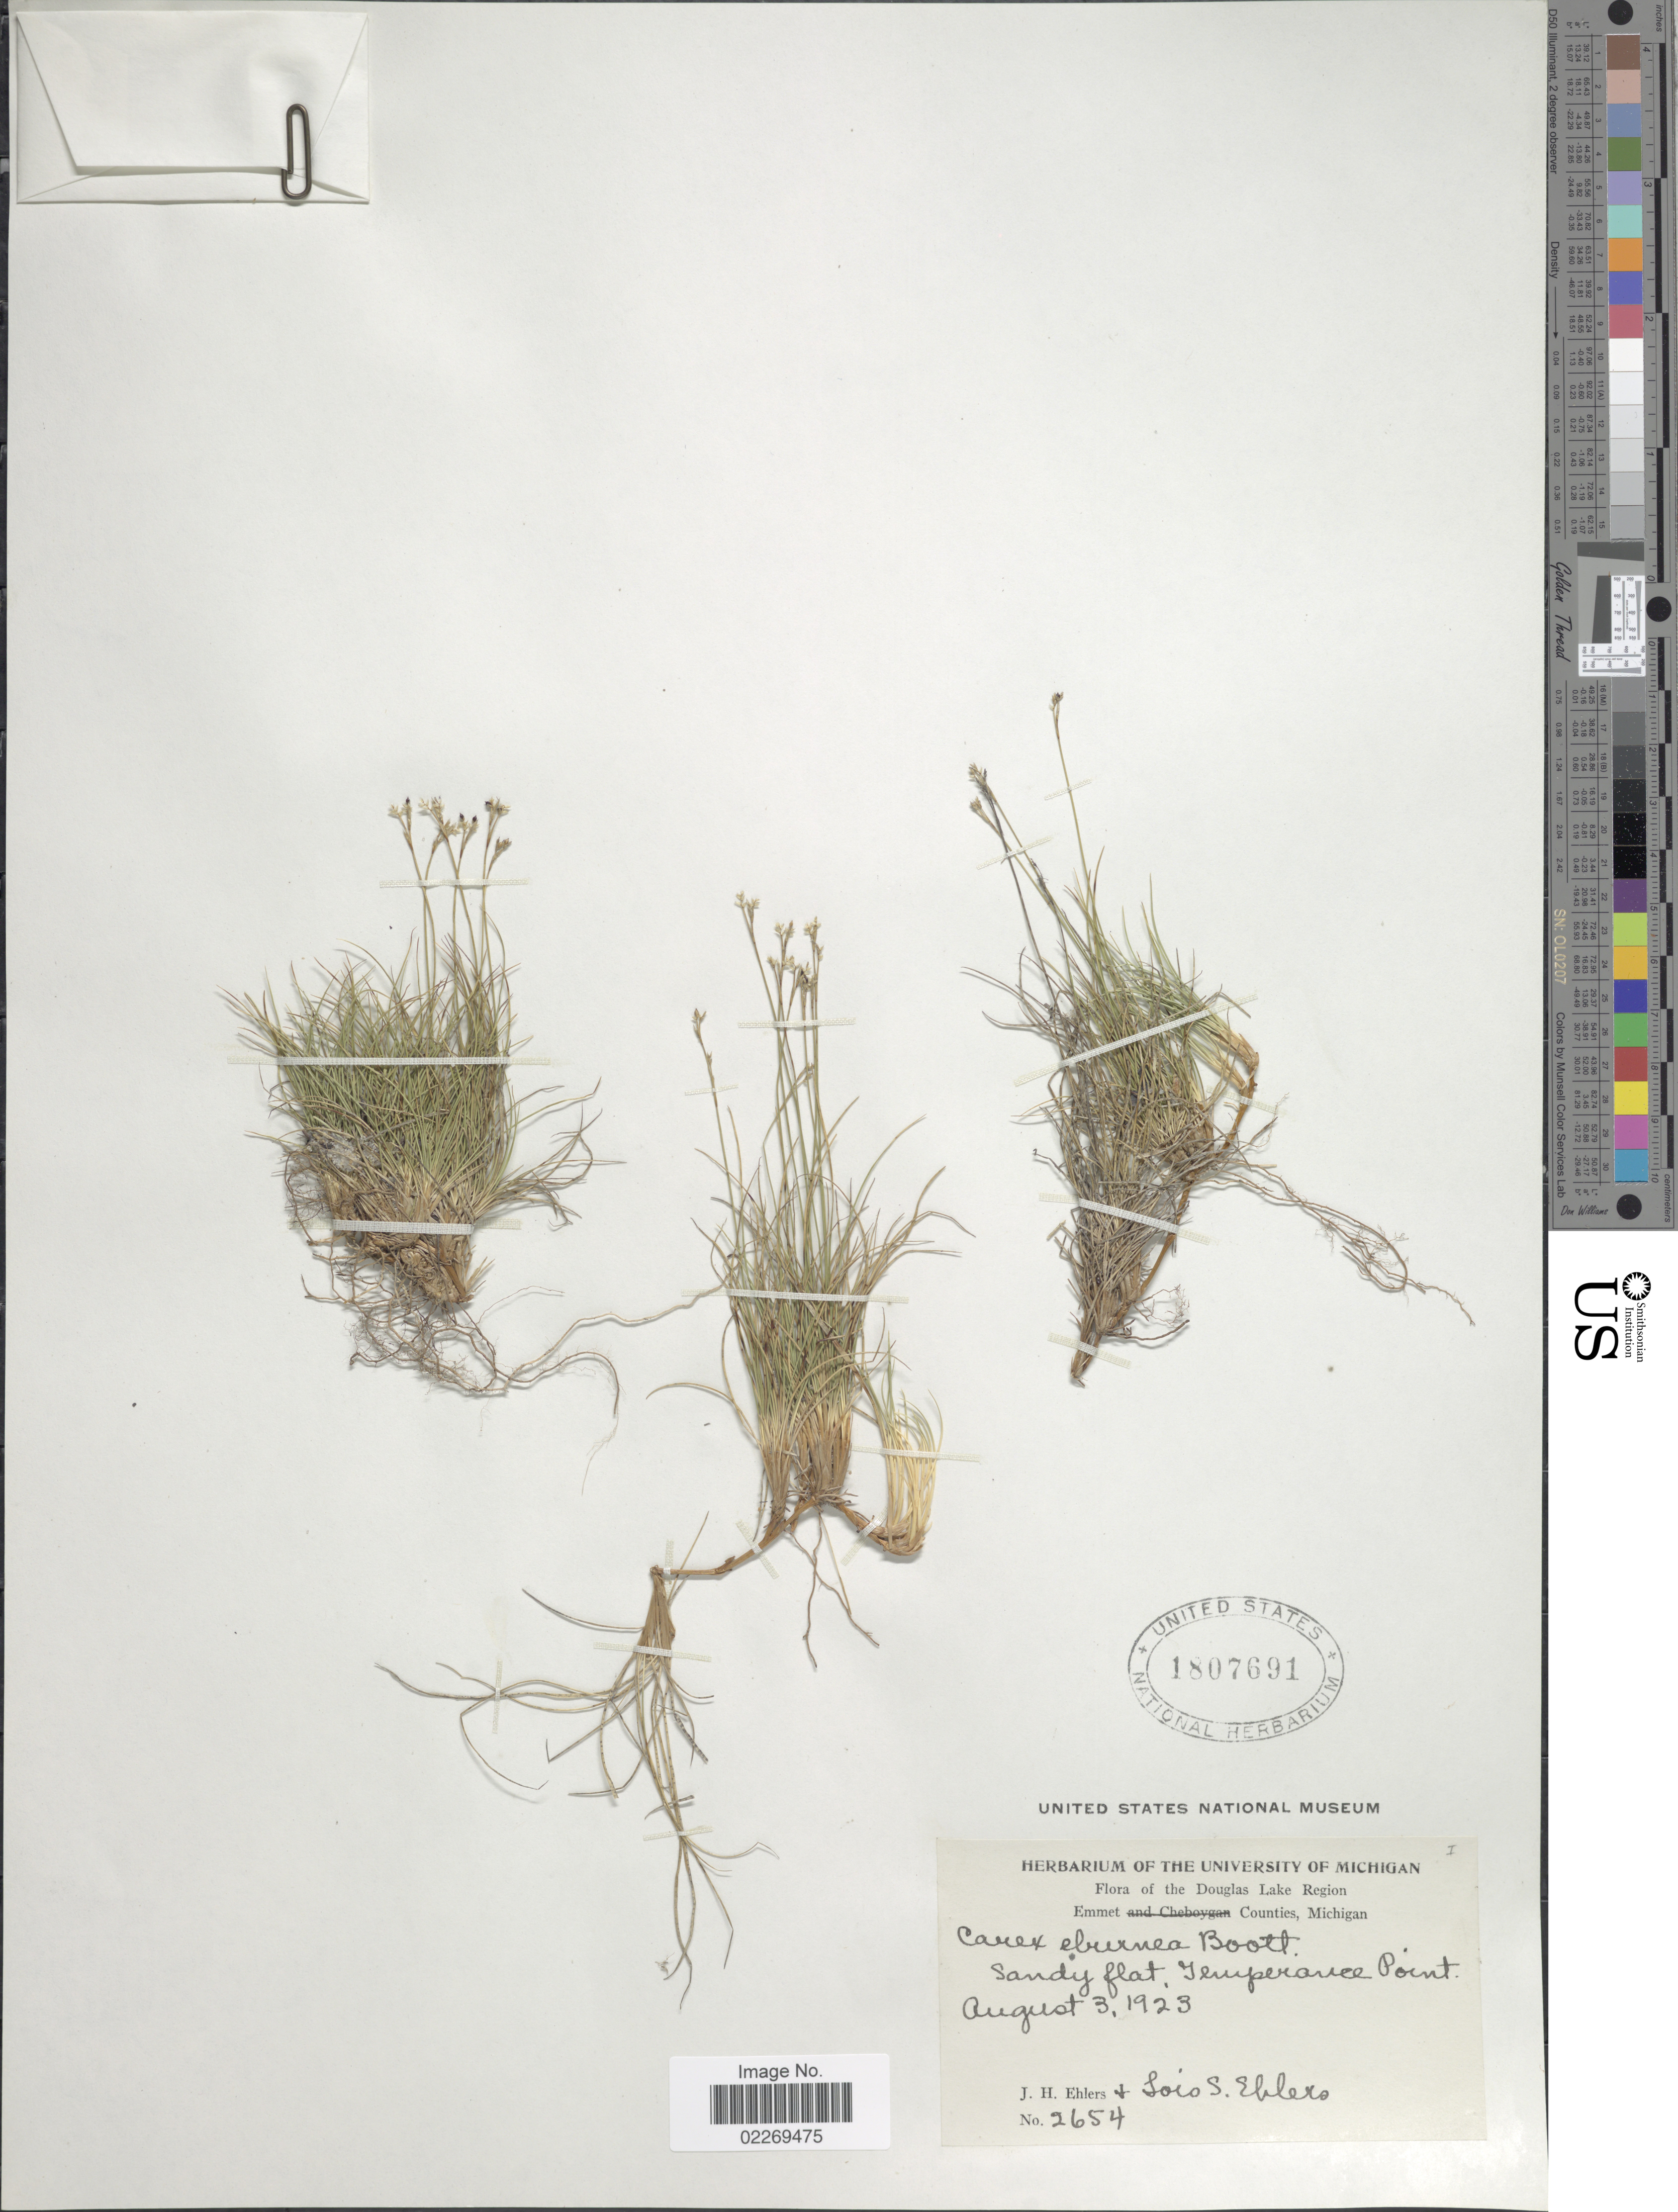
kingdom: Plantae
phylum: Tracheophyta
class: Liliopsida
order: Poales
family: Cyperaceae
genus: Carex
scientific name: Carex eburnea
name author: Boott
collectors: J. H. Ehlers & L. Ehlers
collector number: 2654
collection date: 1923-08-03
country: United States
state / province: Michigan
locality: Douglas Lake Region, Emmet Counties, Temperance Point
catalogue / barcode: US 1807691